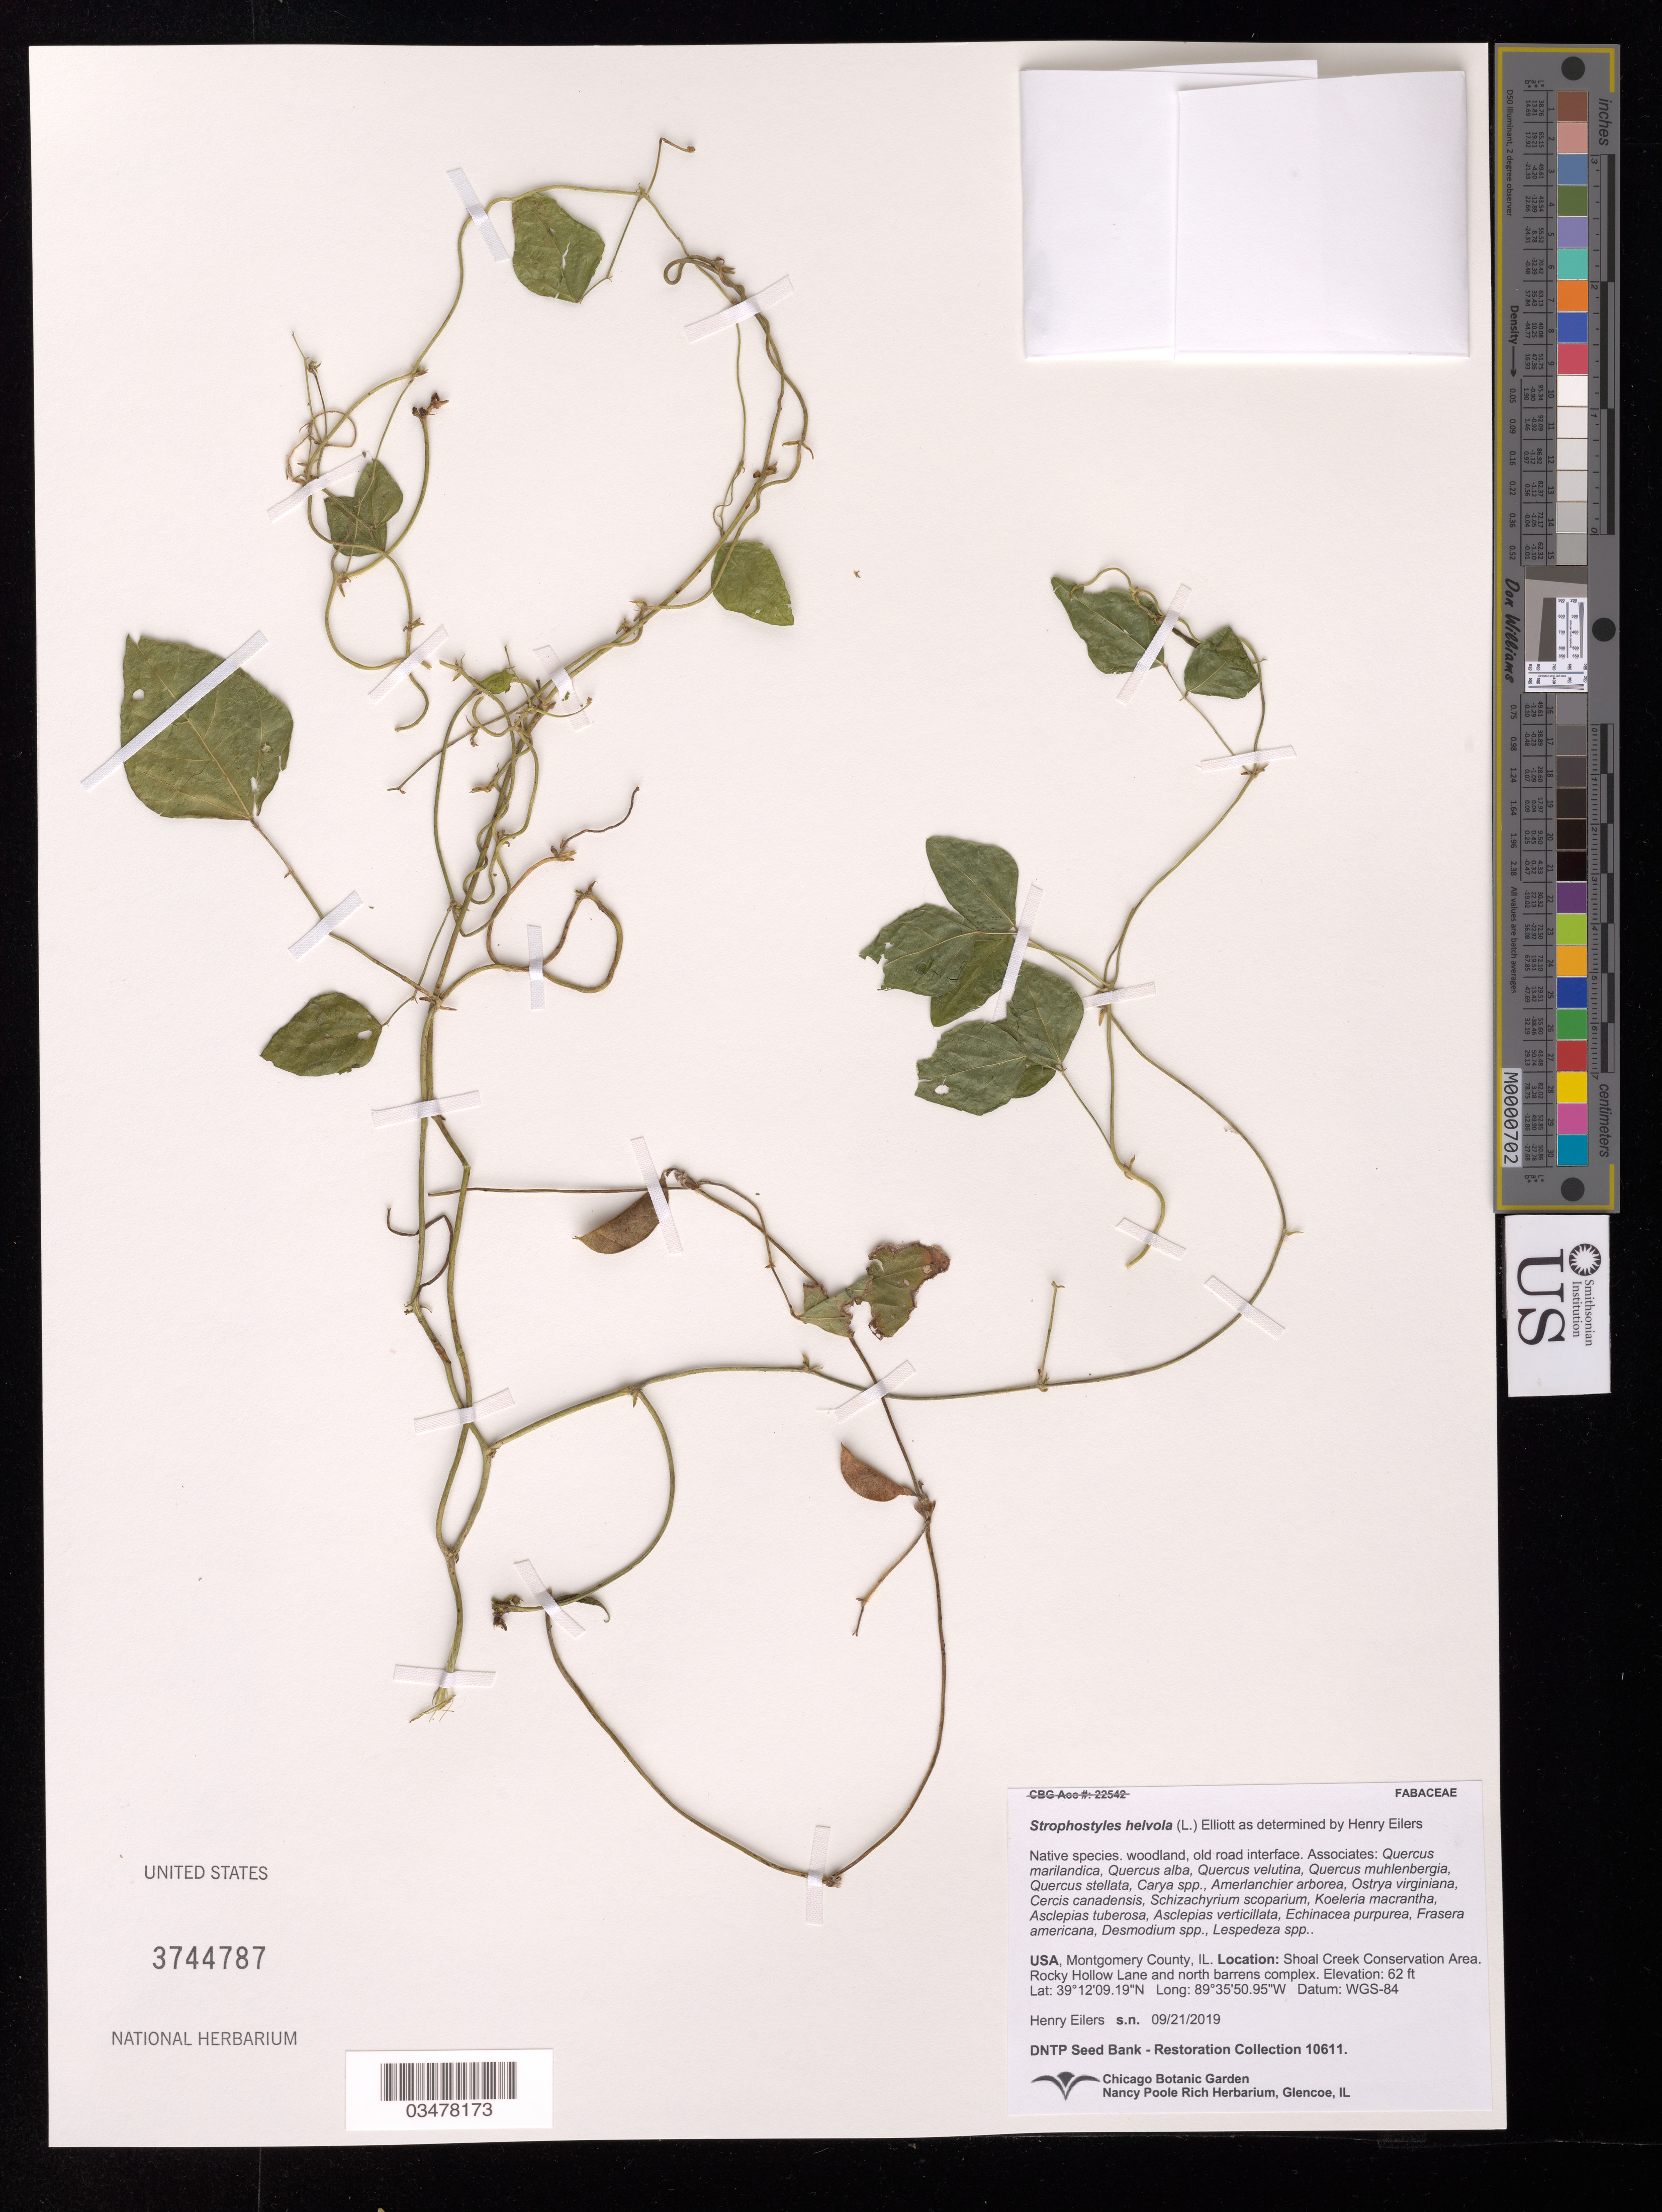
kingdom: Plantae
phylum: Tracheophyta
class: Magnoliopsida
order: Fabales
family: Fabaceae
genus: Strophostyles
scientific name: Strophostyles helvola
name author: (L.) Elliott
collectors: H. Eilers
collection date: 2019-09-21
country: United States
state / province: Illinois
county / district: Montgomery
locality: Shoal Creek Conservation Area, Rocky Hollow Lane and north barrens complex.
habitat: Woodland, old road interface. With Quercus alba, Carya sp., Koeleria macrantha, Asclepias tuberosa, Frasera americana, Desmodium sp., Lespedeza sp., etc.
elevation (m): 19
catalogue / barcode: US 3744787